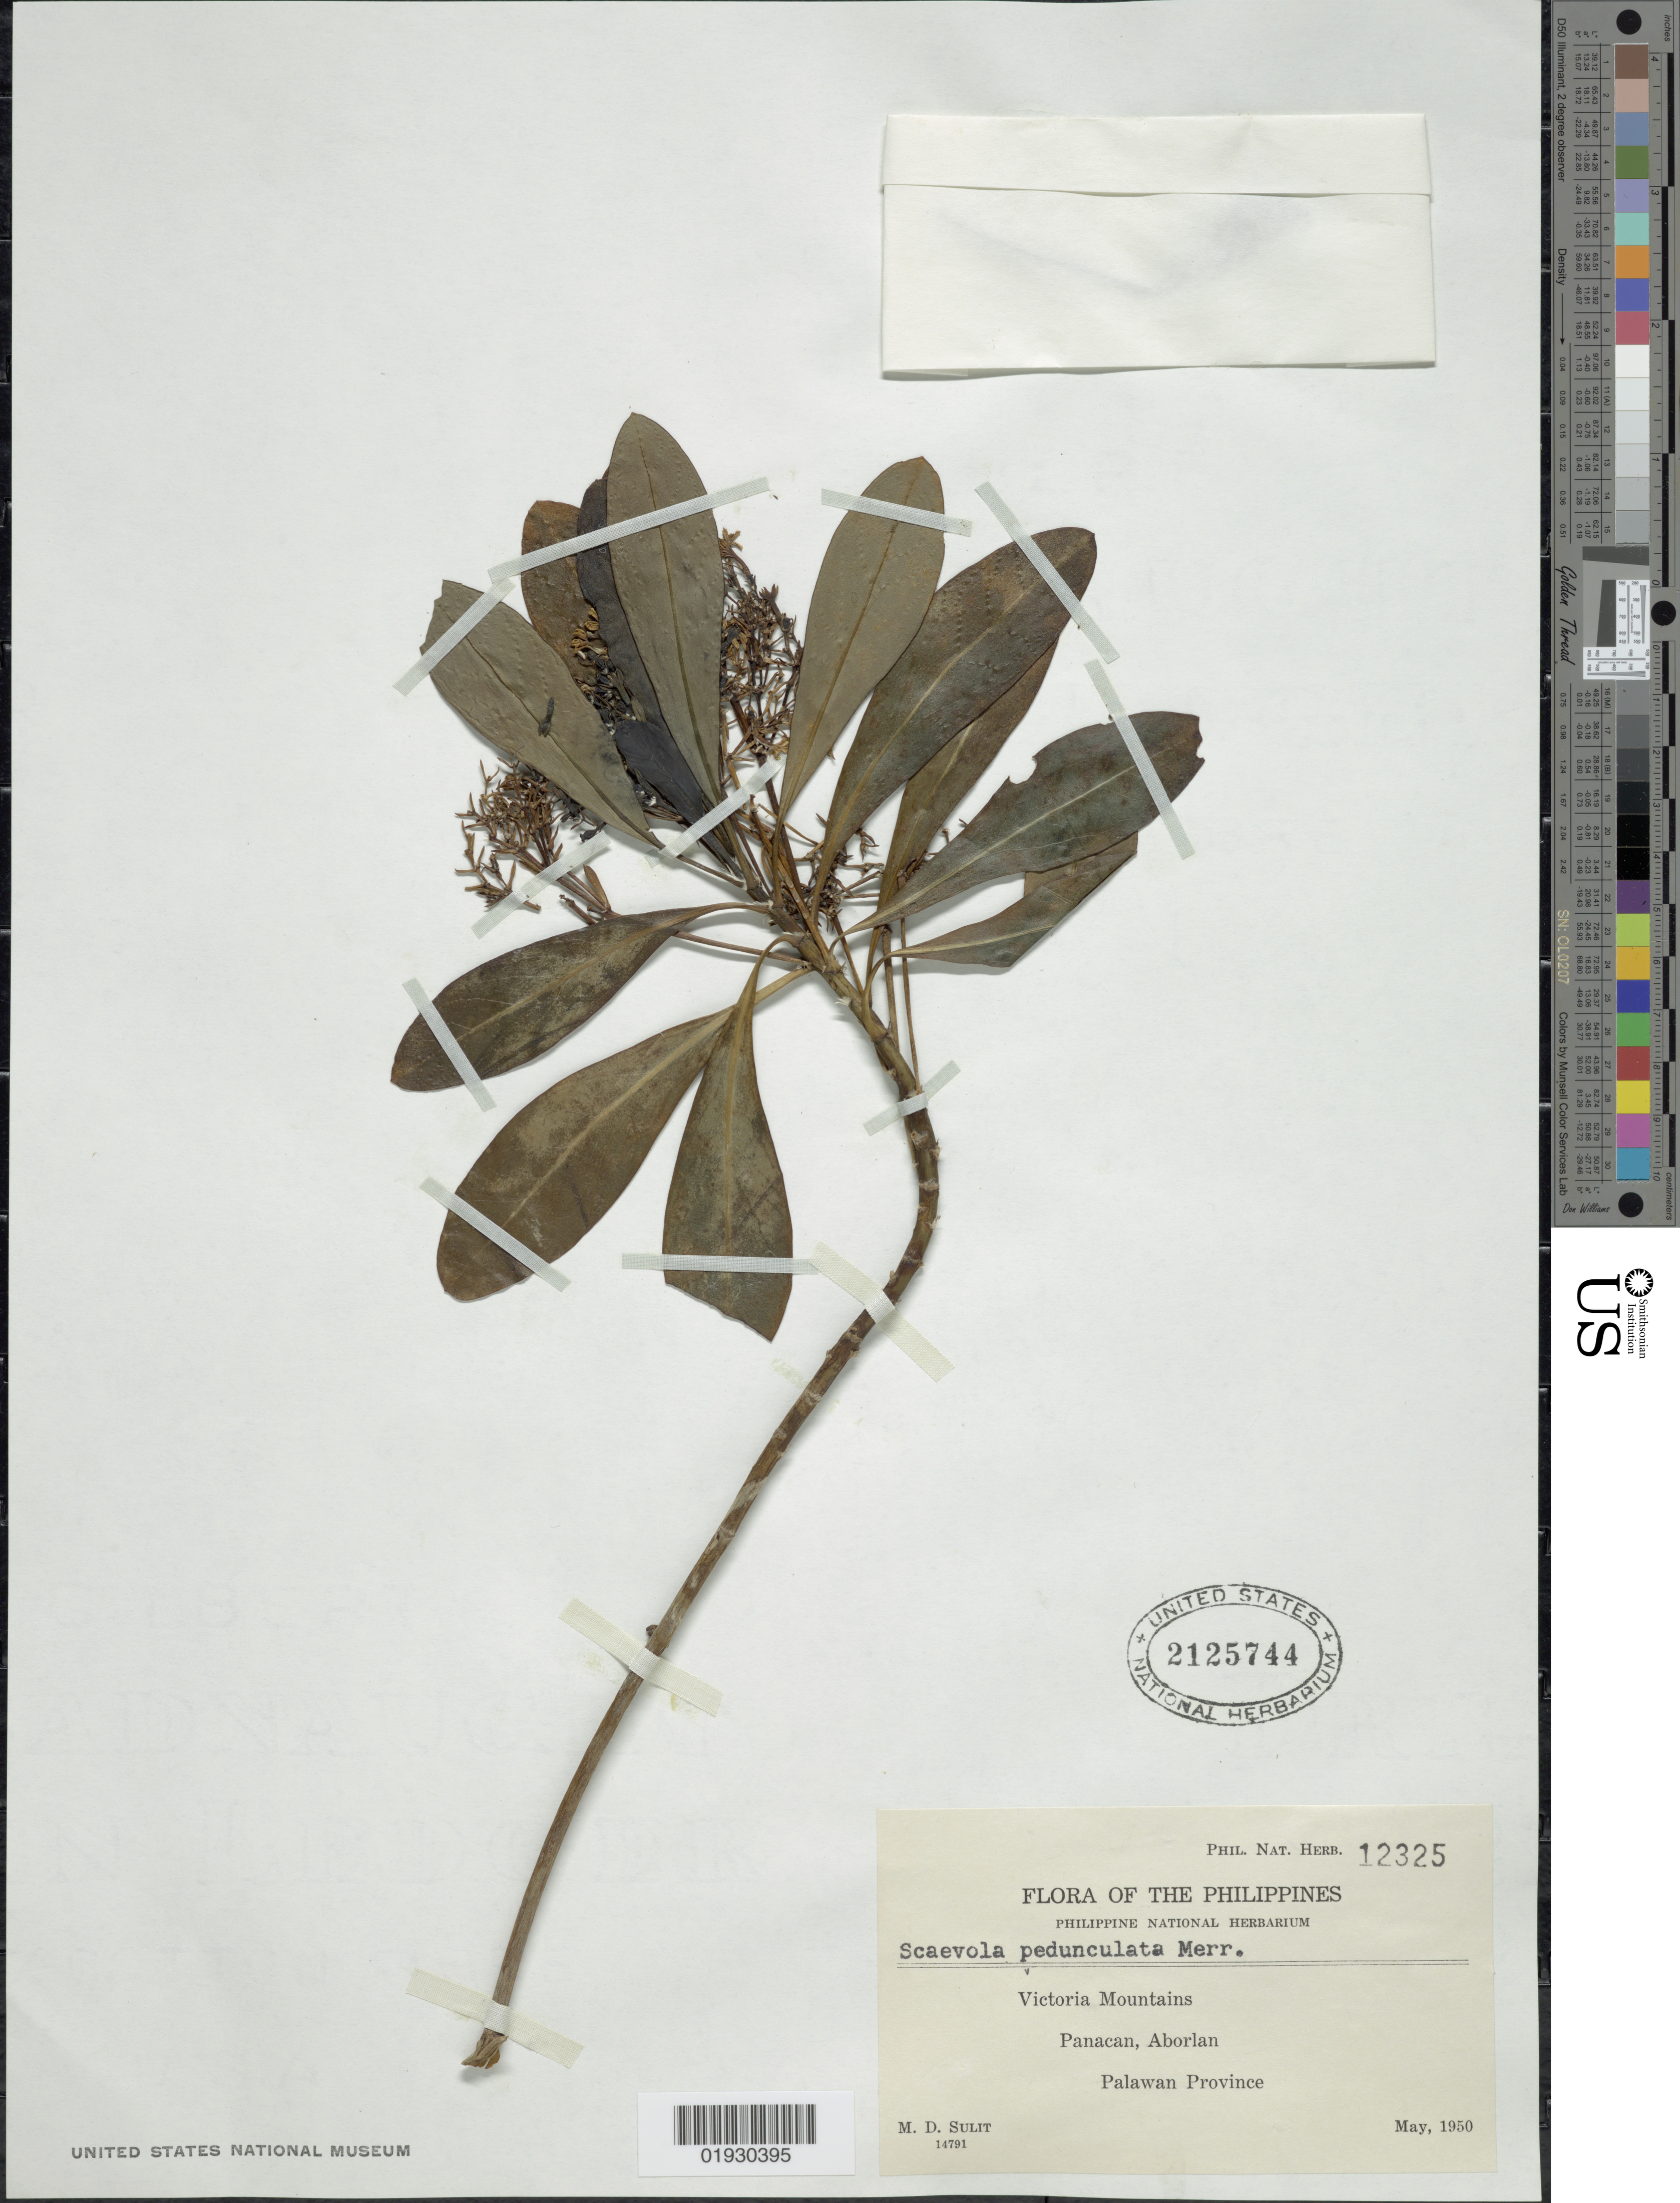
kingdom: Plantae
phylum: Tracheophyta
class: Magnoliopsida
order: Asterales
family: Goodeniaceae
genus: Scaevola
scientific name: Scaevola pedunculata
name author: Merr.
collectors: M. Sulit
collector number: Phil. Nat. Herb. 12325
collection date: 1950-05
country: Philippines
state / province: Mimaropa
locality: Victoria Mountains. Panacan, Aborlan. Palawan Province.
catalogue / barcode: US 2125744